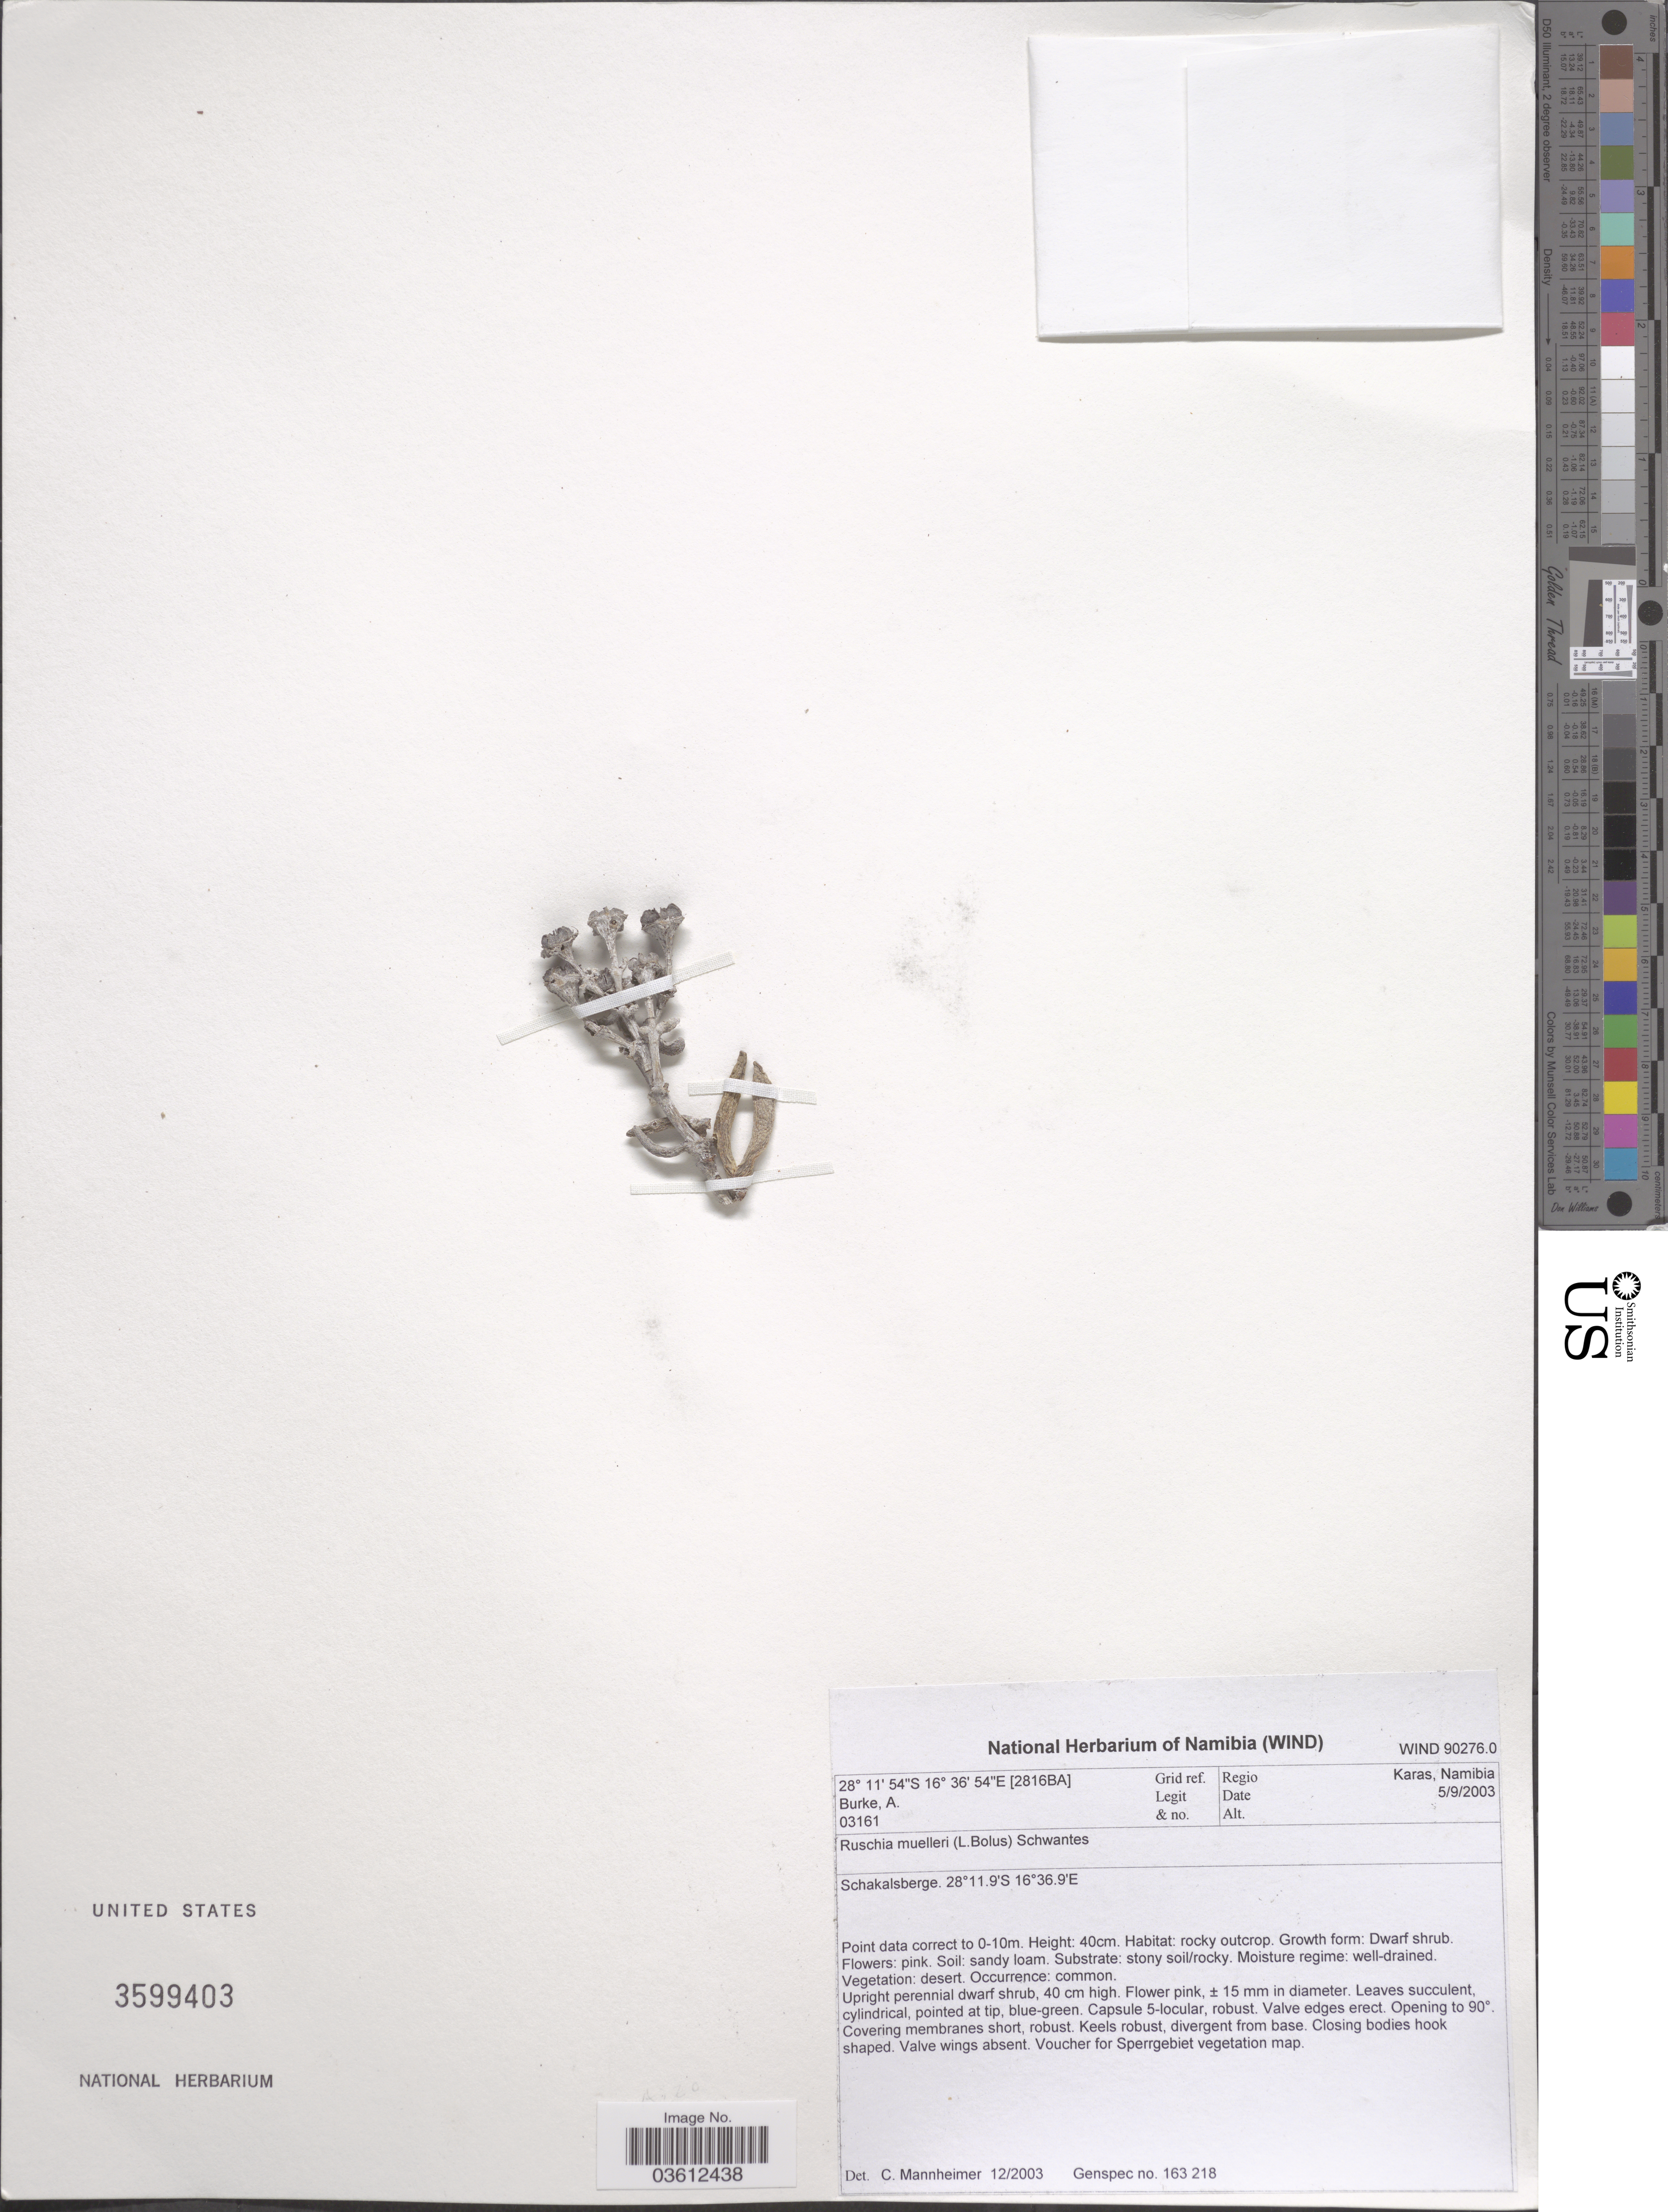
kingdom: Plantae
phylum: Tracheophyta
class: Magnoliopsida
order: Caryophyllales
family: Aizoaceae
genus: Ruschia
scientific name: Ruschia muelleri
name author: Schwantes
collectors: A. Burke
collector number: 03161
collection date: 2003-09-05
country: Namibia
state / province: Karas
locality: Grid ref. [2816BA]. Regio Karas. Schakalsberge.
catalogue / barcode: US 3599403